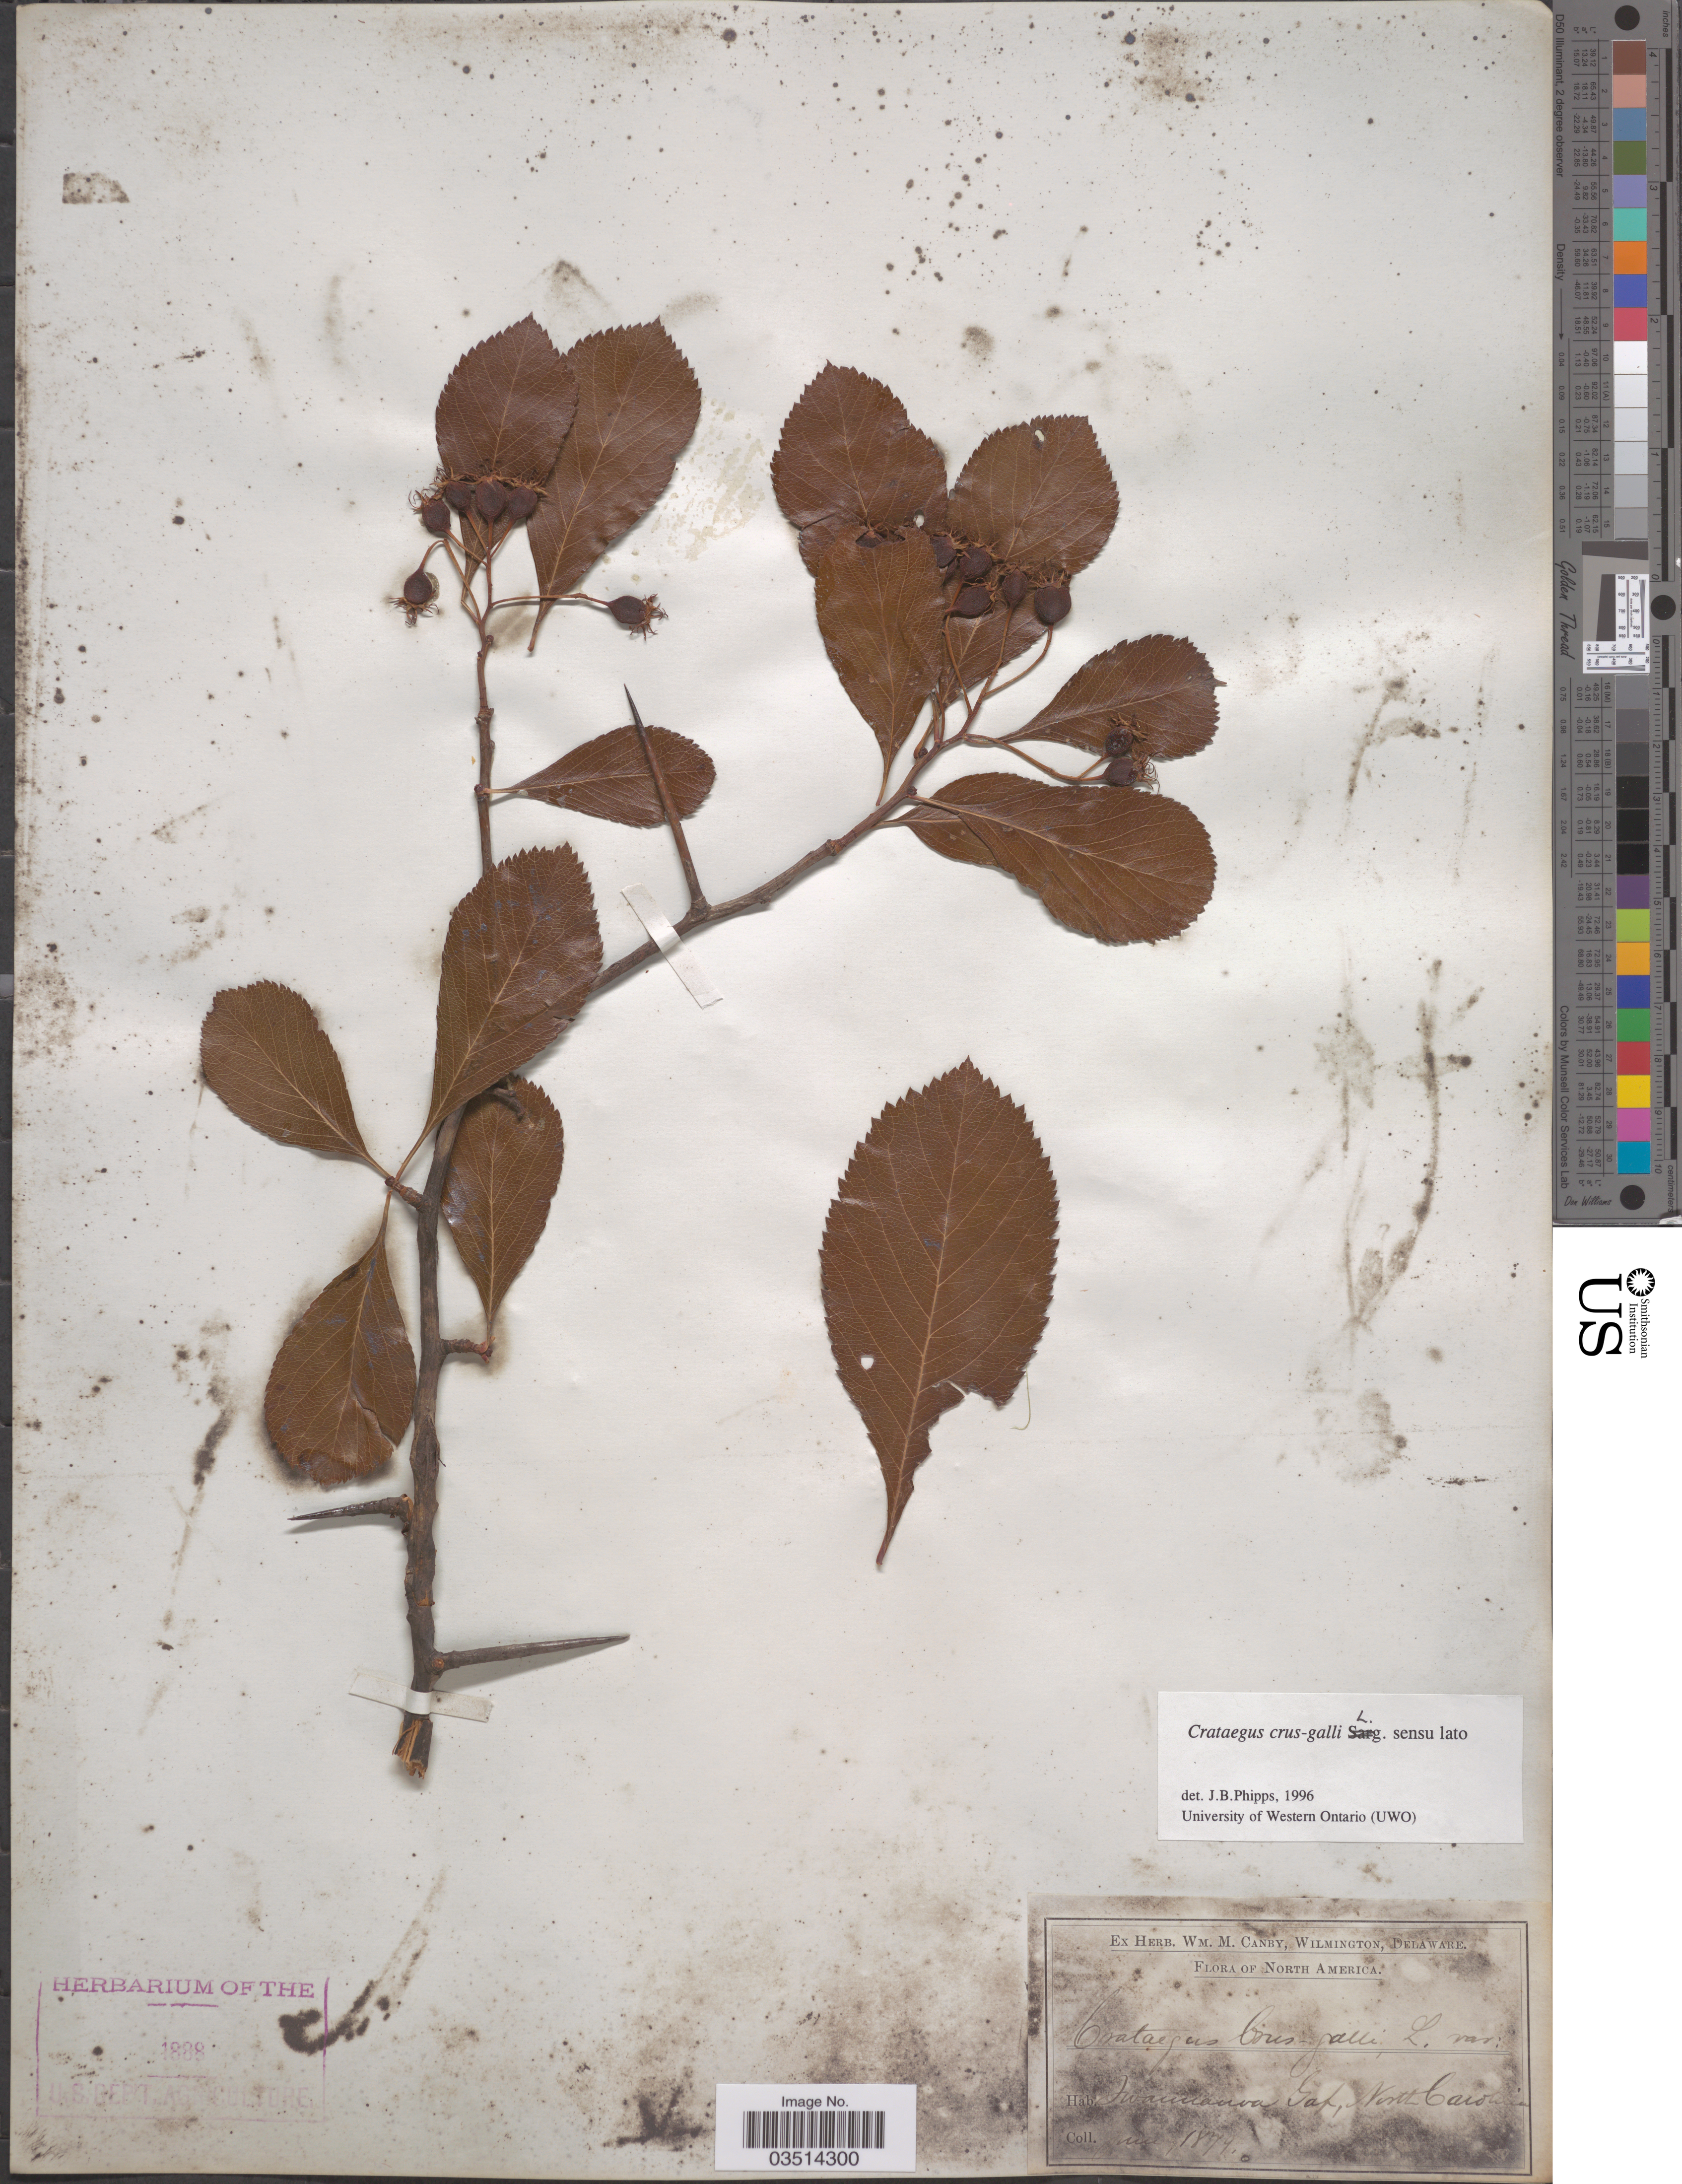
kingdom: Plantae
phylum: Tracheophyta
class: Magnoliopsida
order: Rosales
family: Rosaceae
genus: Crataegus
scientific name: Crataegus crus-galli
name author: L.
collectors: ex herb. W.M. Canby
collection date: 1879-06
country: United States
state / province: North Carolina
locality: Iwanna [interpreted] Gap.